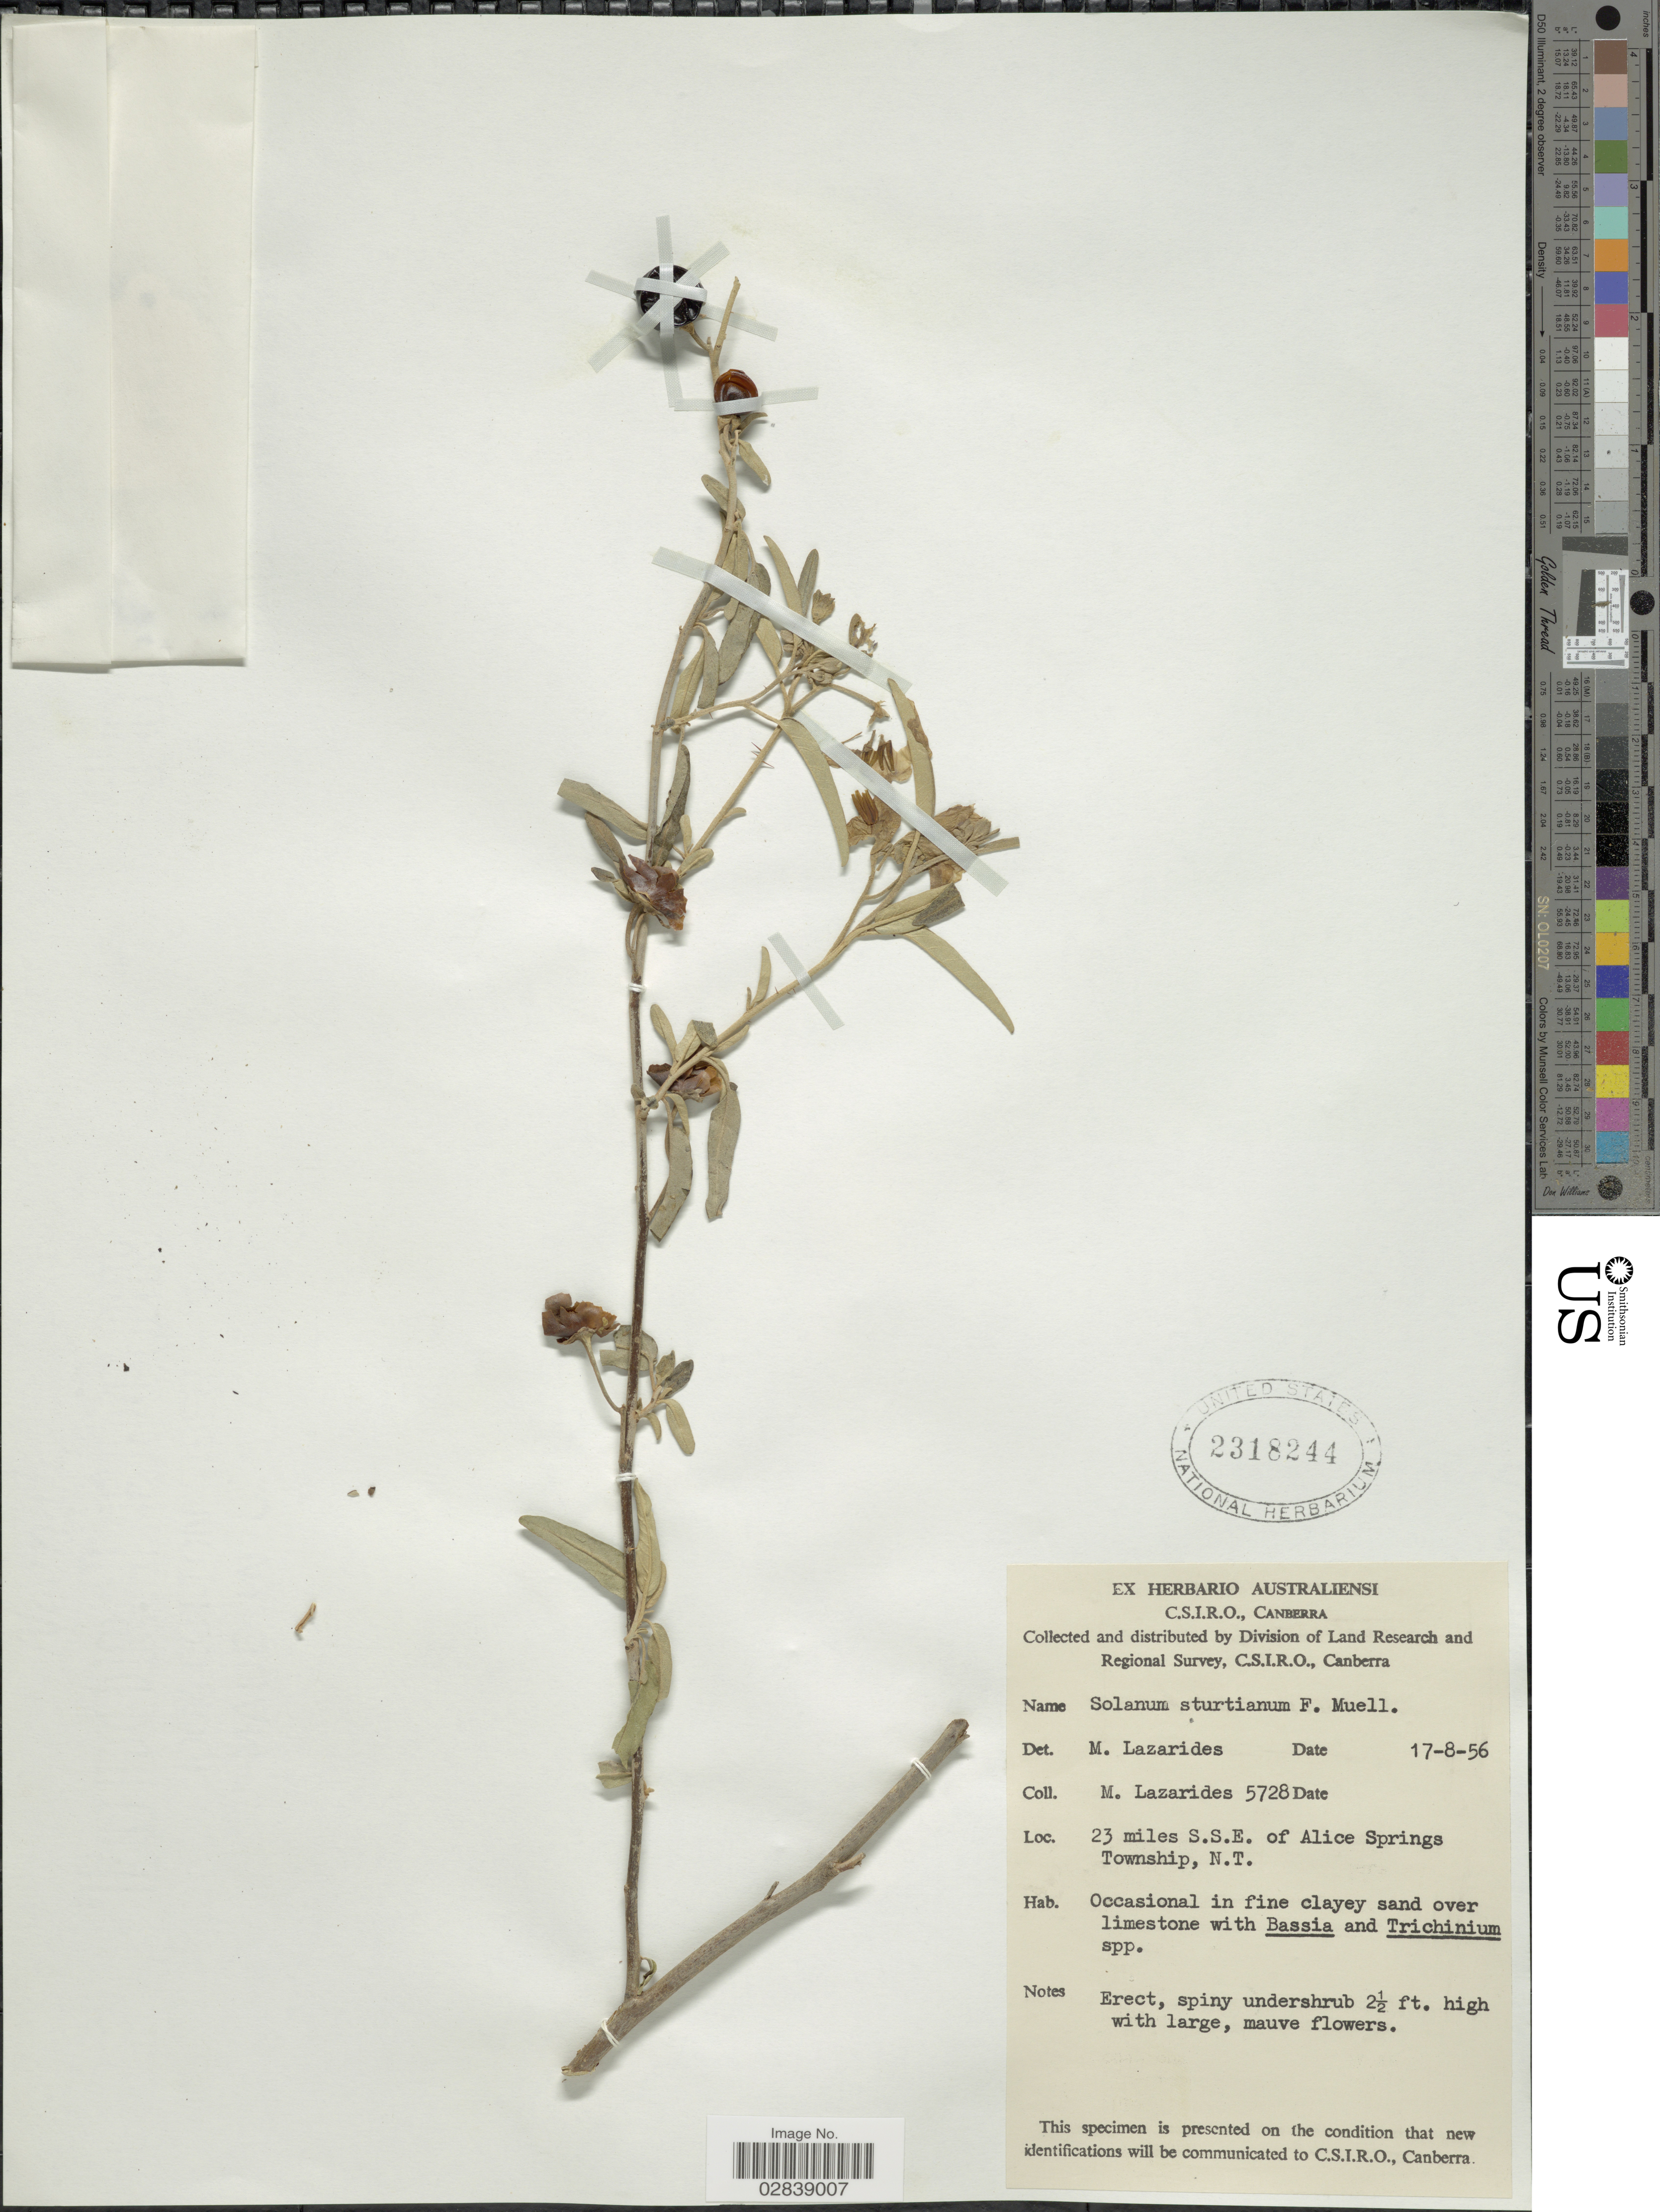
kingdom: Plantae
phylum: Tracheophyta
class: Magnoliopsida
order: Solanales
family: Solanaceae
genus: Solanum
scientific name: Solanum sturtianum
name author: F. Muell.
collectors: M. Lazarides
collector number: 5728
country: Australia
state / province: Northern Territory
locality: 23 miles S.S.E. of Alice Springs Township, N.T.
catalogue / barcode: US 2318244